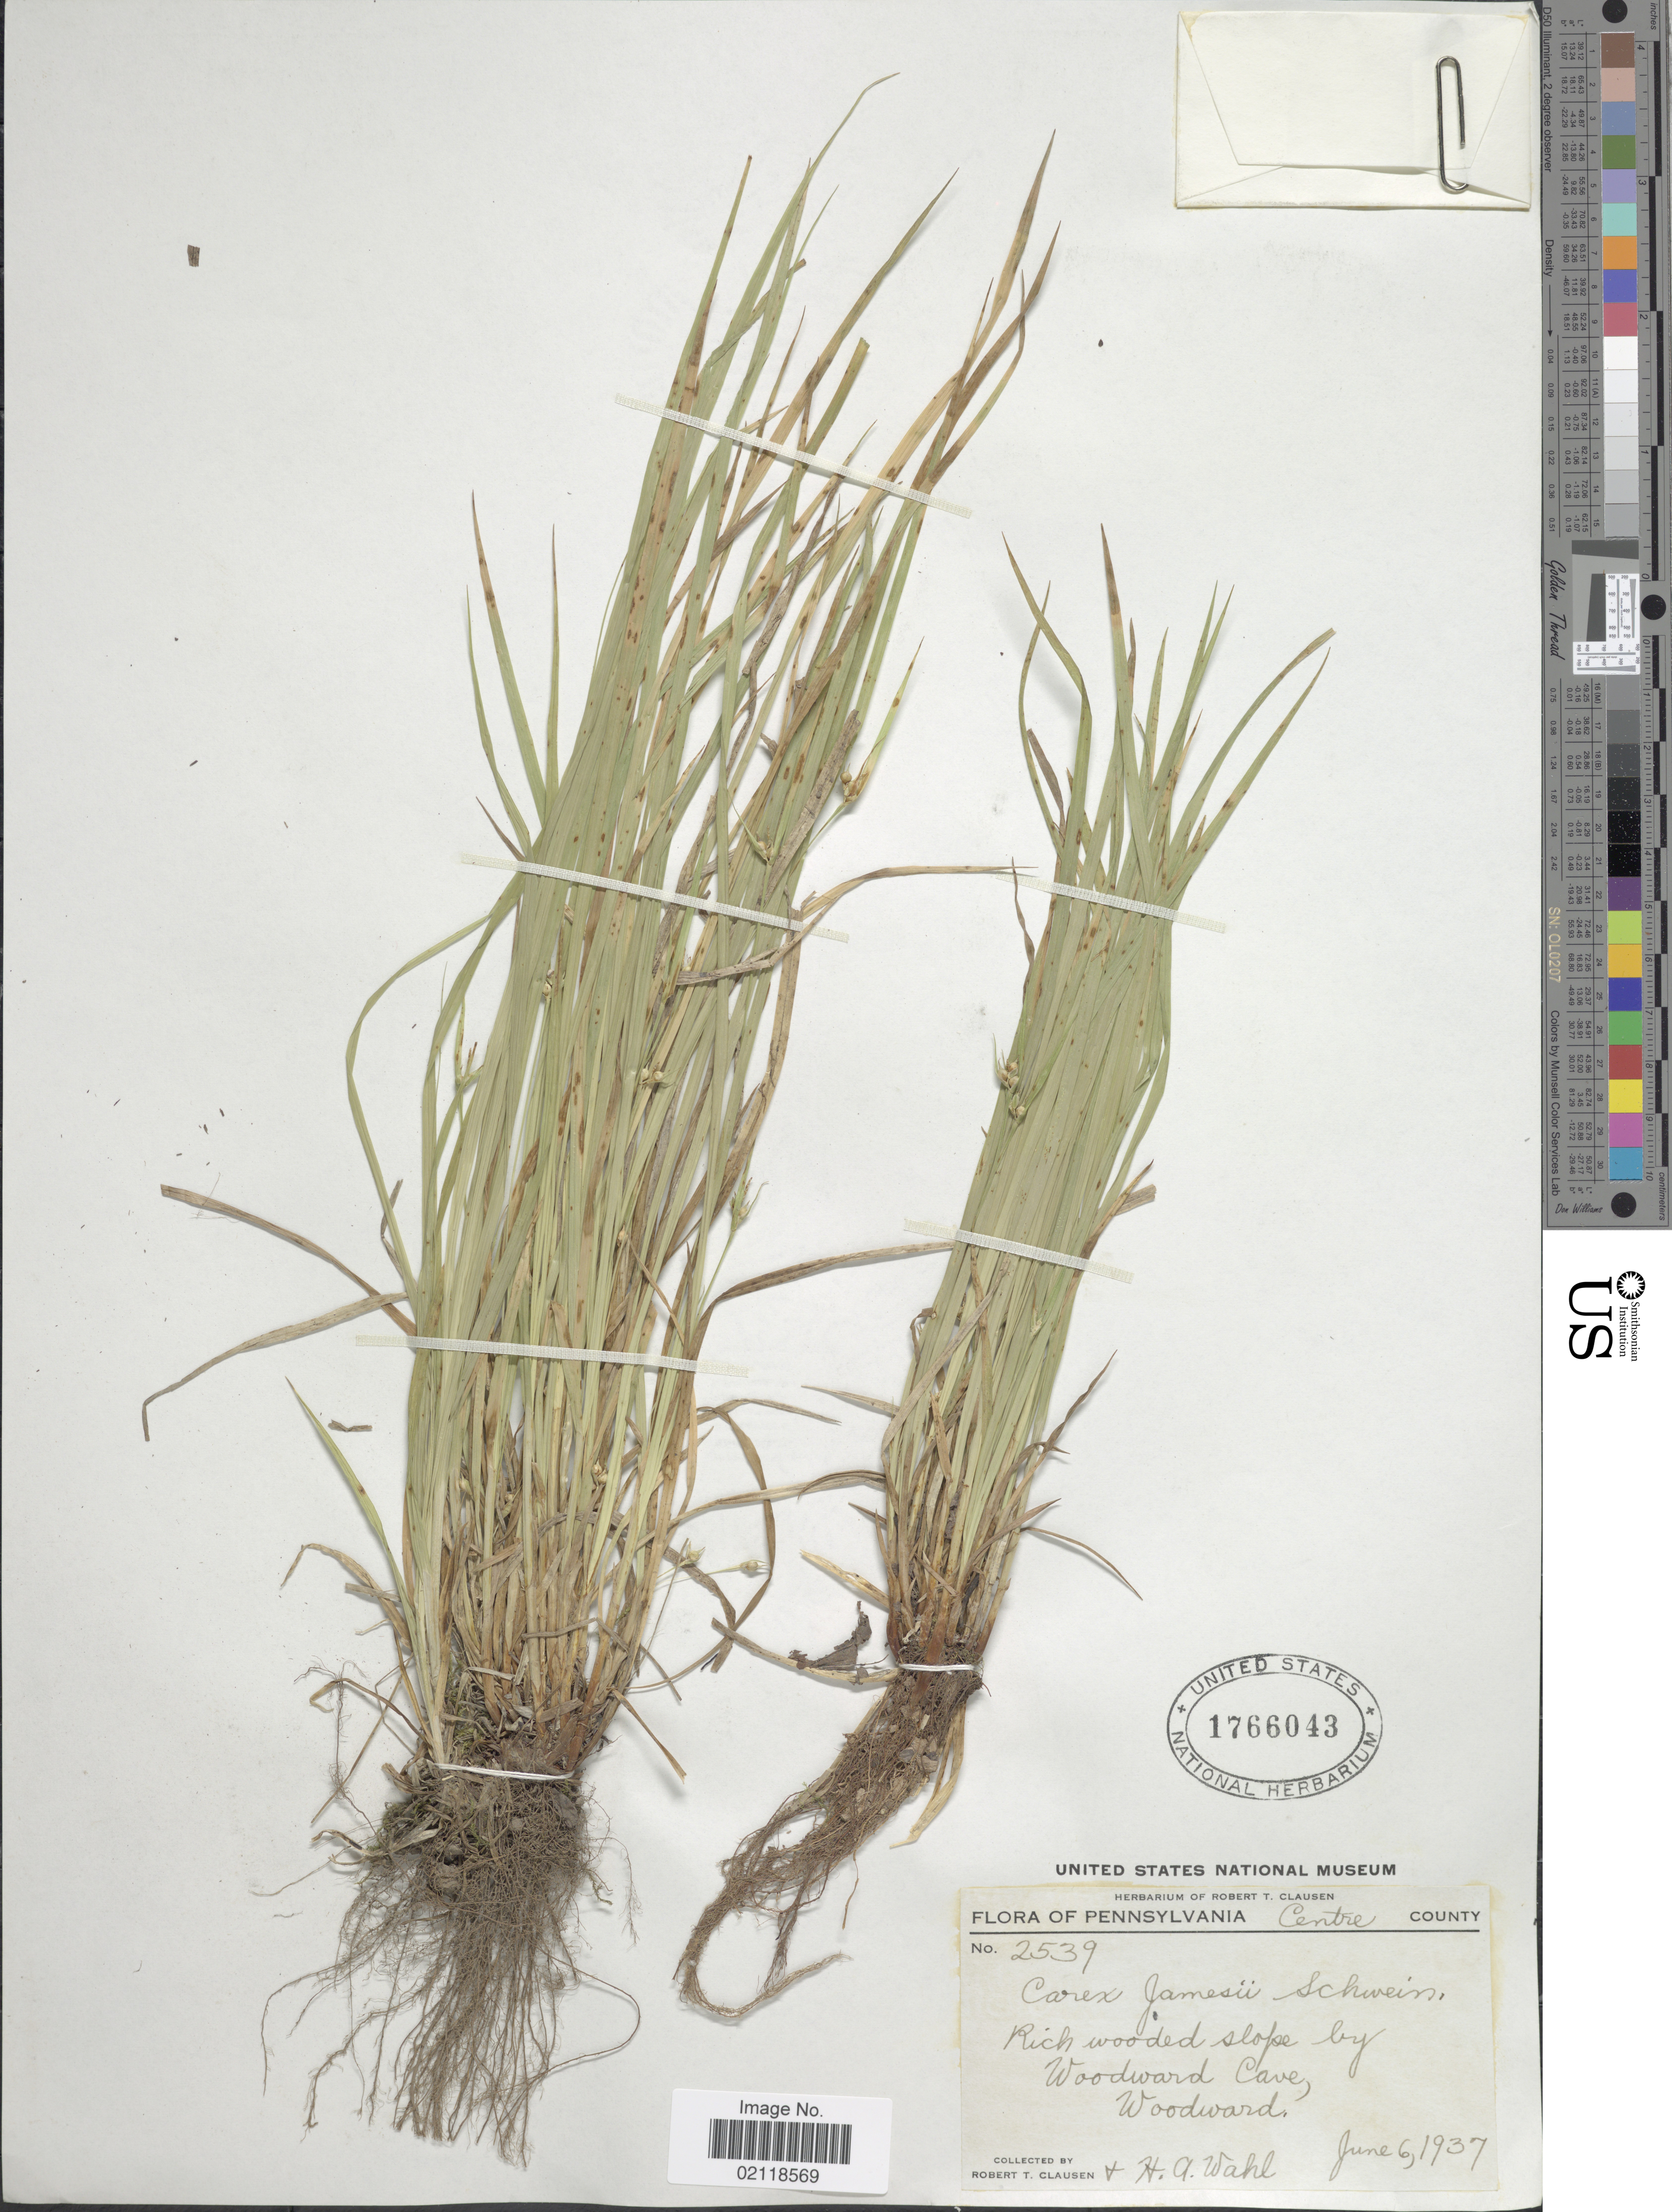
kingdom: Plantae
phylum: Tracheophyta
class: Liliopsida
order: Poales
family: Cyperaceae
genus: Carex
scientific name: Carex jamesii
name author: Schwein.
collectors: R. T. Clausen & H. A. Wahl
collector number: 2539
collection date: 1937-06-06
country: United States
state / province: Pennsylvania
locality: Centre County, rich wooded slope by Woodward Cave, Woodward.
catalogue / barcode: US 1766043